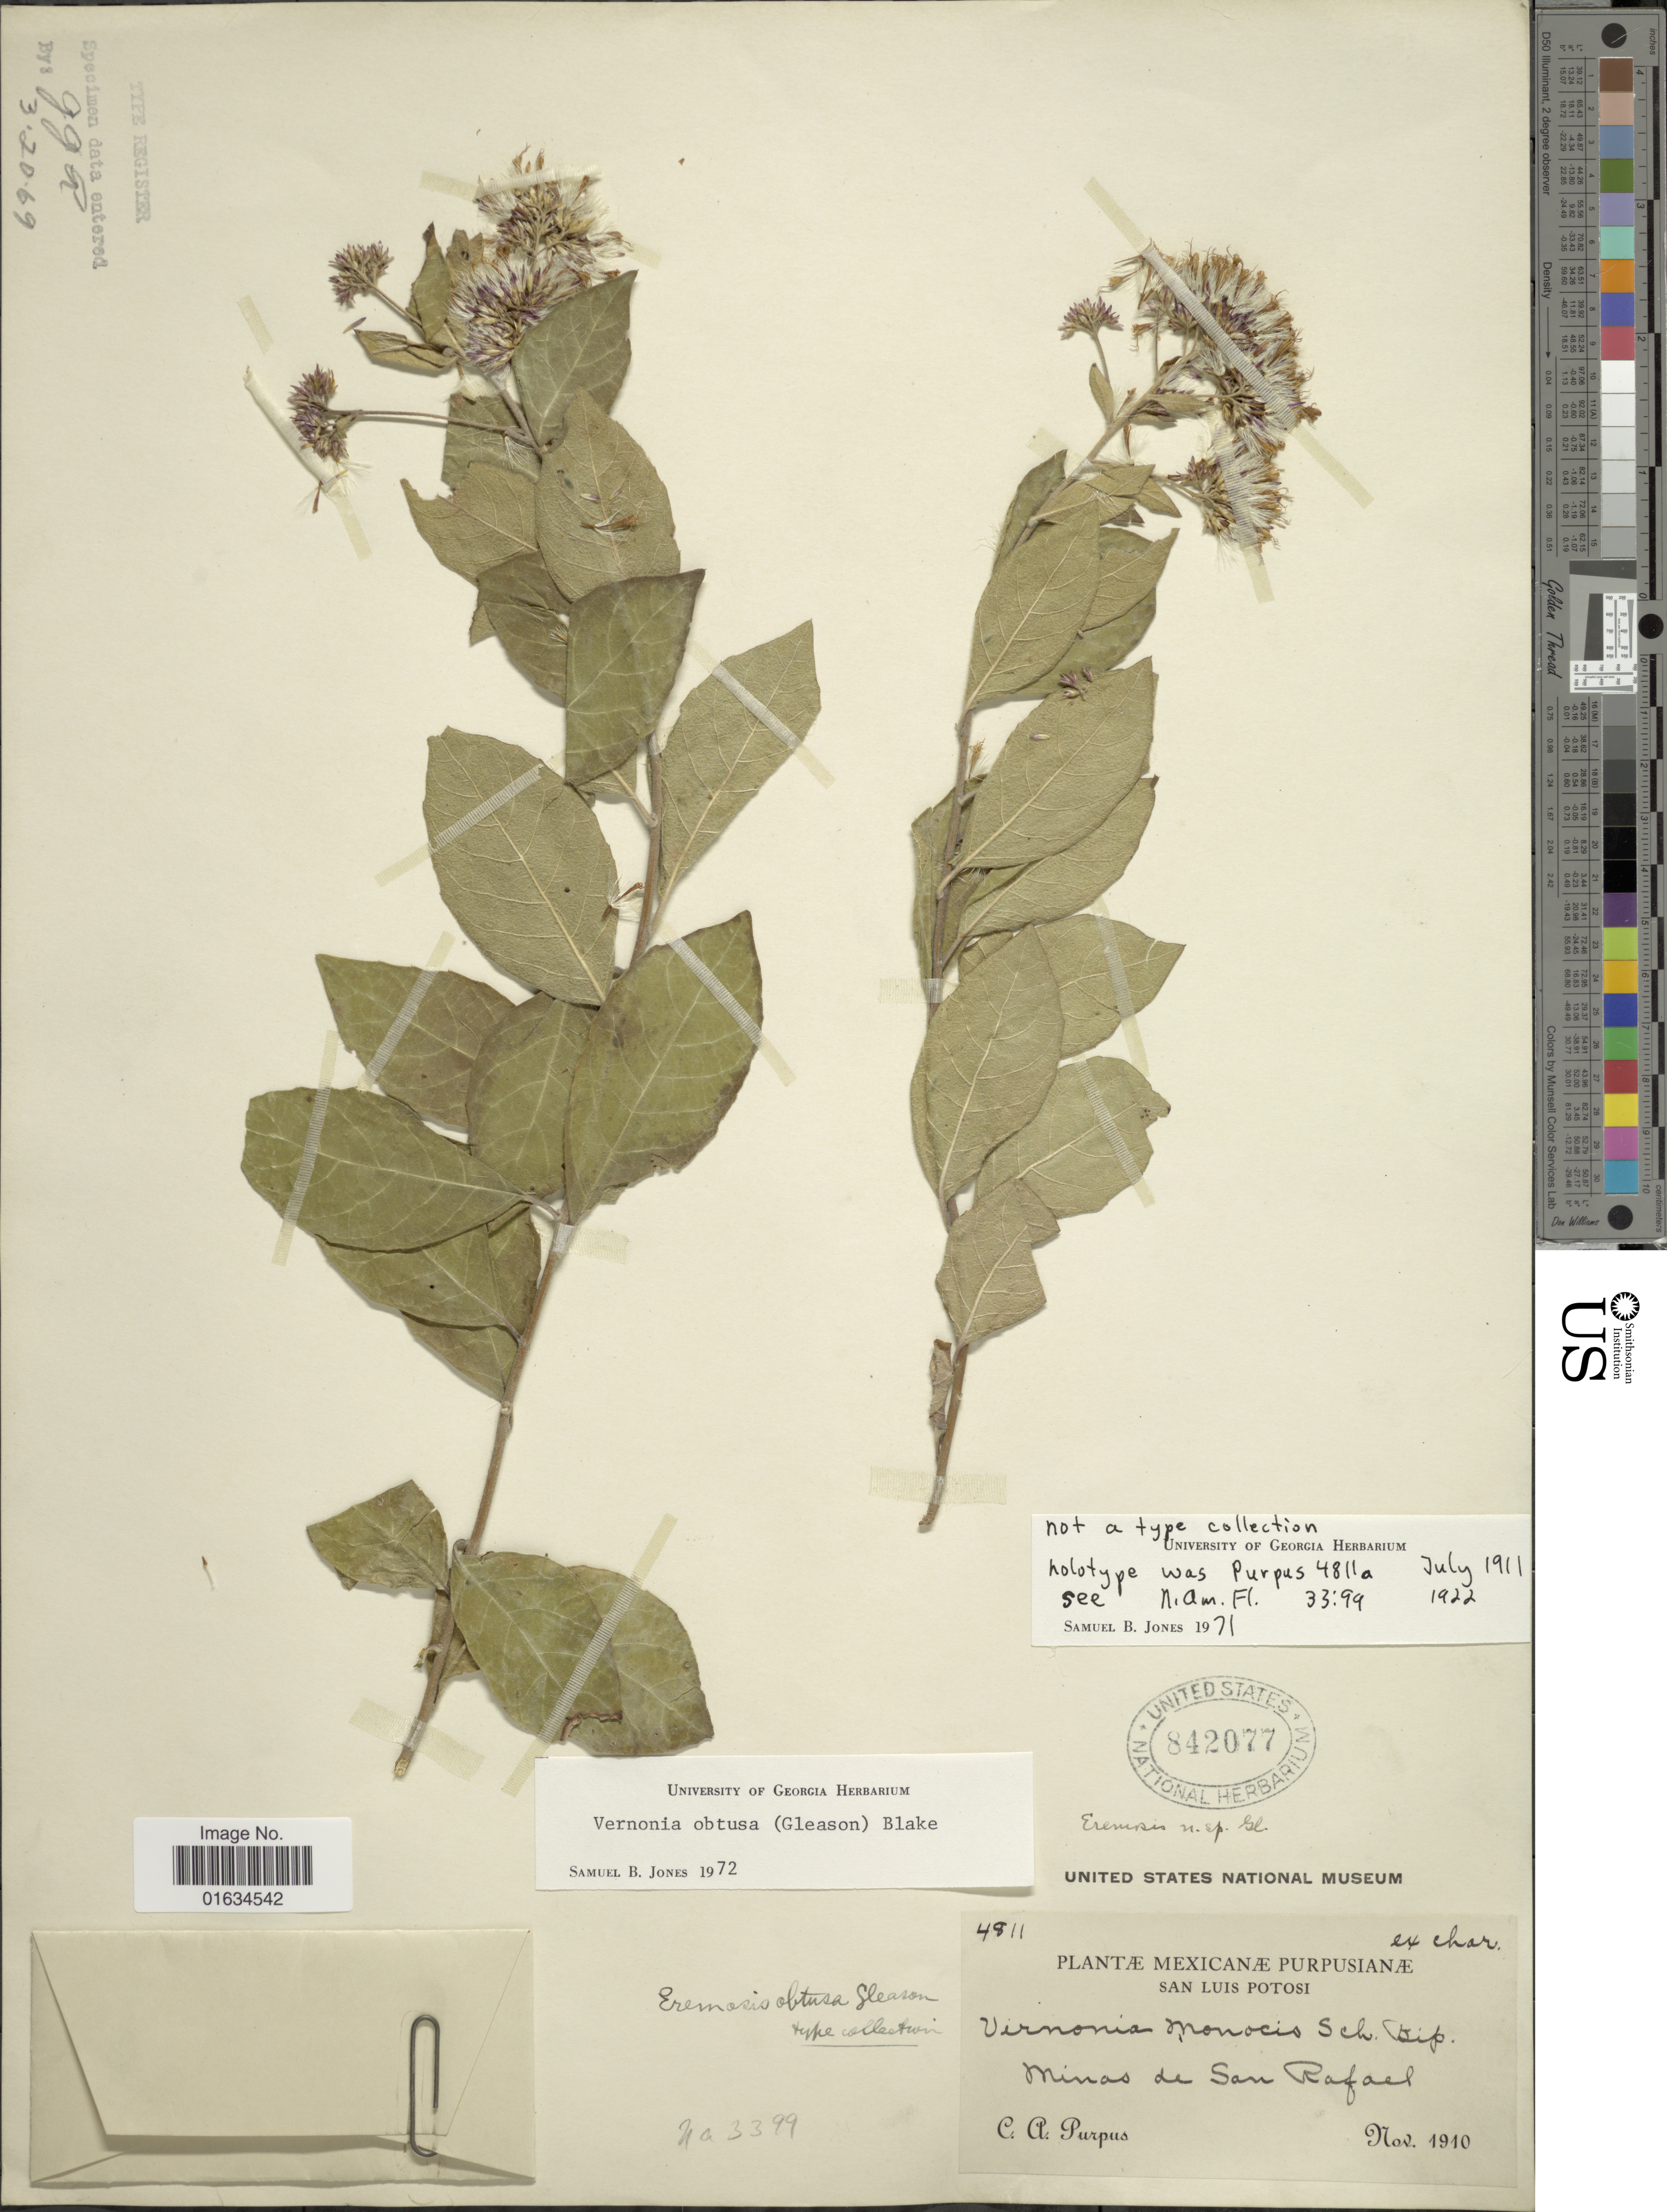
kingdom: Plantae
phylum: Tracheophyta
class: Magnoliopsida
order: Asterales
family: Asteraceae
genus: Vernonia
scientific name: Vernonia obtusa var. obtusa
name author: (Gleason) S.F. Blake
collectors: C. A. Purpus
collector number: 4811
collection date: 1910-11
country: Mexico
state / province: San Luis Potosí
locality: Minas de San Rafael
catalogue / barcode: US 842077